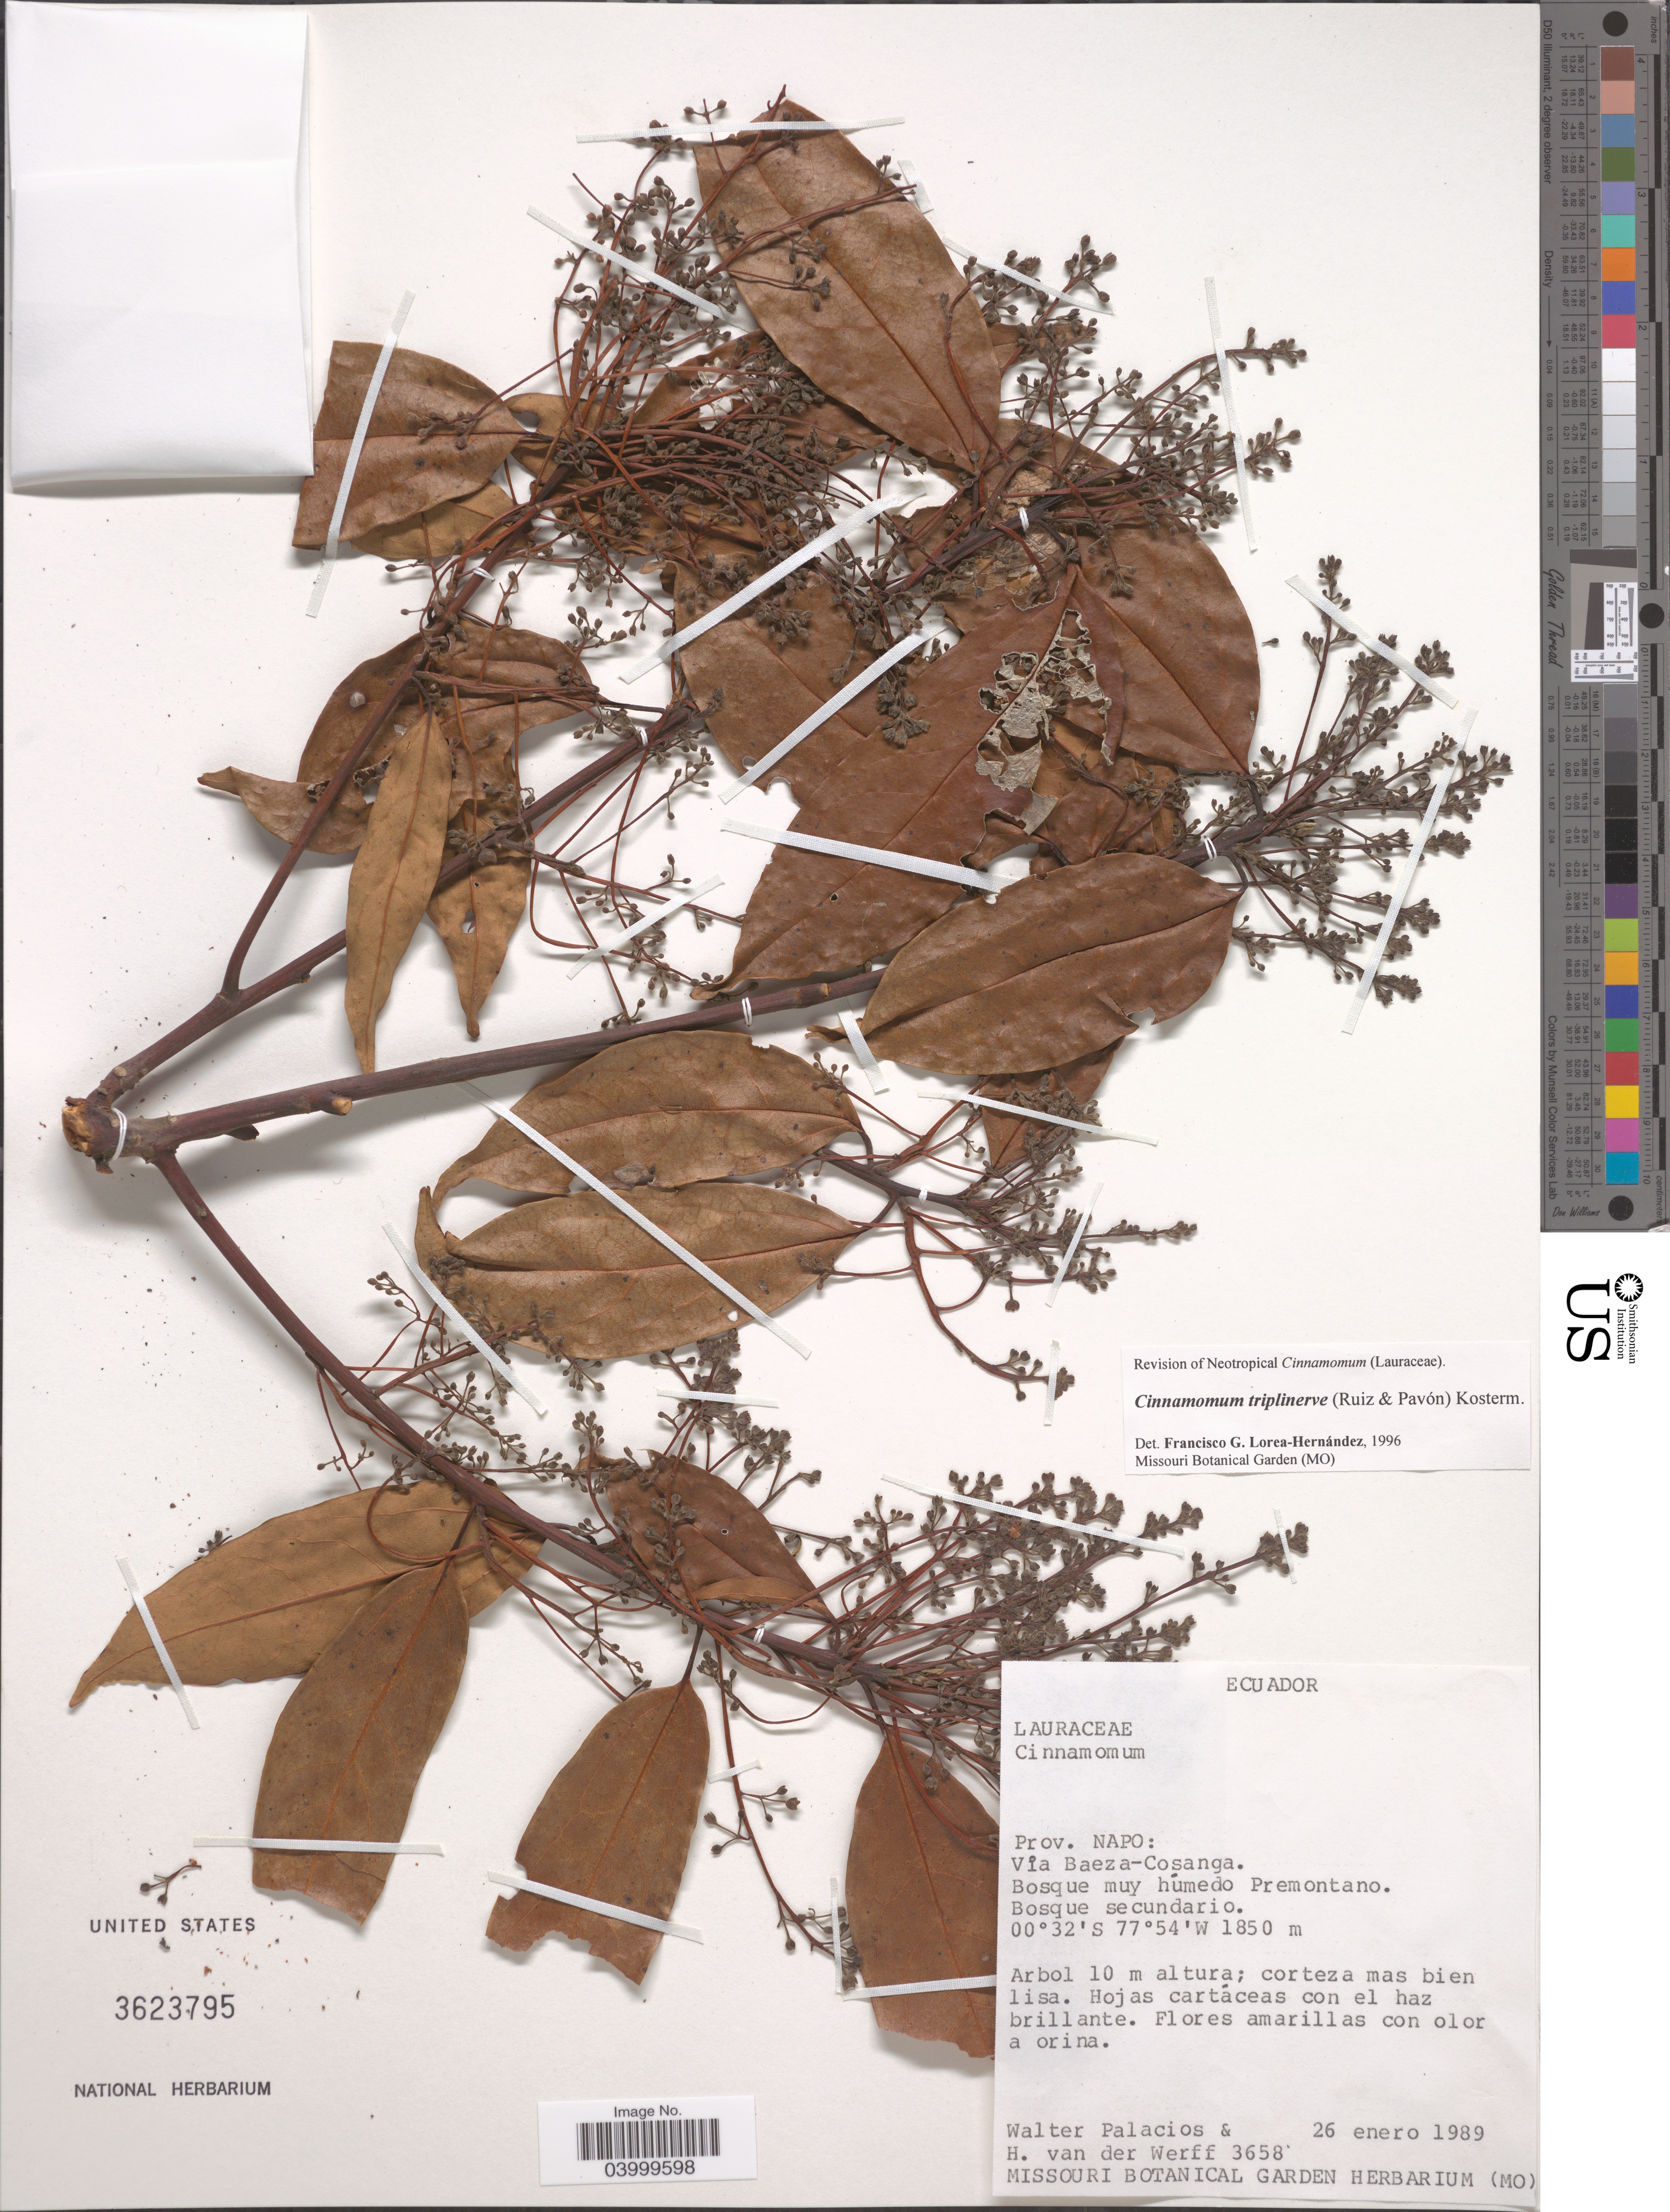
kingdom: Plantae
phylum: Tracheophyta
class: Magnoliopsida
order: Laurales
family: Lauraceae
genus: Cinnamomum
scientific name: Cinnamomum triplinerve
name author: (Ruiz & Pav.) Kosterm.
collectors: W. Palacios & H. van der Werff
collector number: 3658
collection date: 1989-01-26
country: Ecuador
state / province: Napo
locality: Via Baeza-Cosanga. Bosque muy húmedo Premontano.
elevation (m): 1850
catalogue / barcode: US 3623795